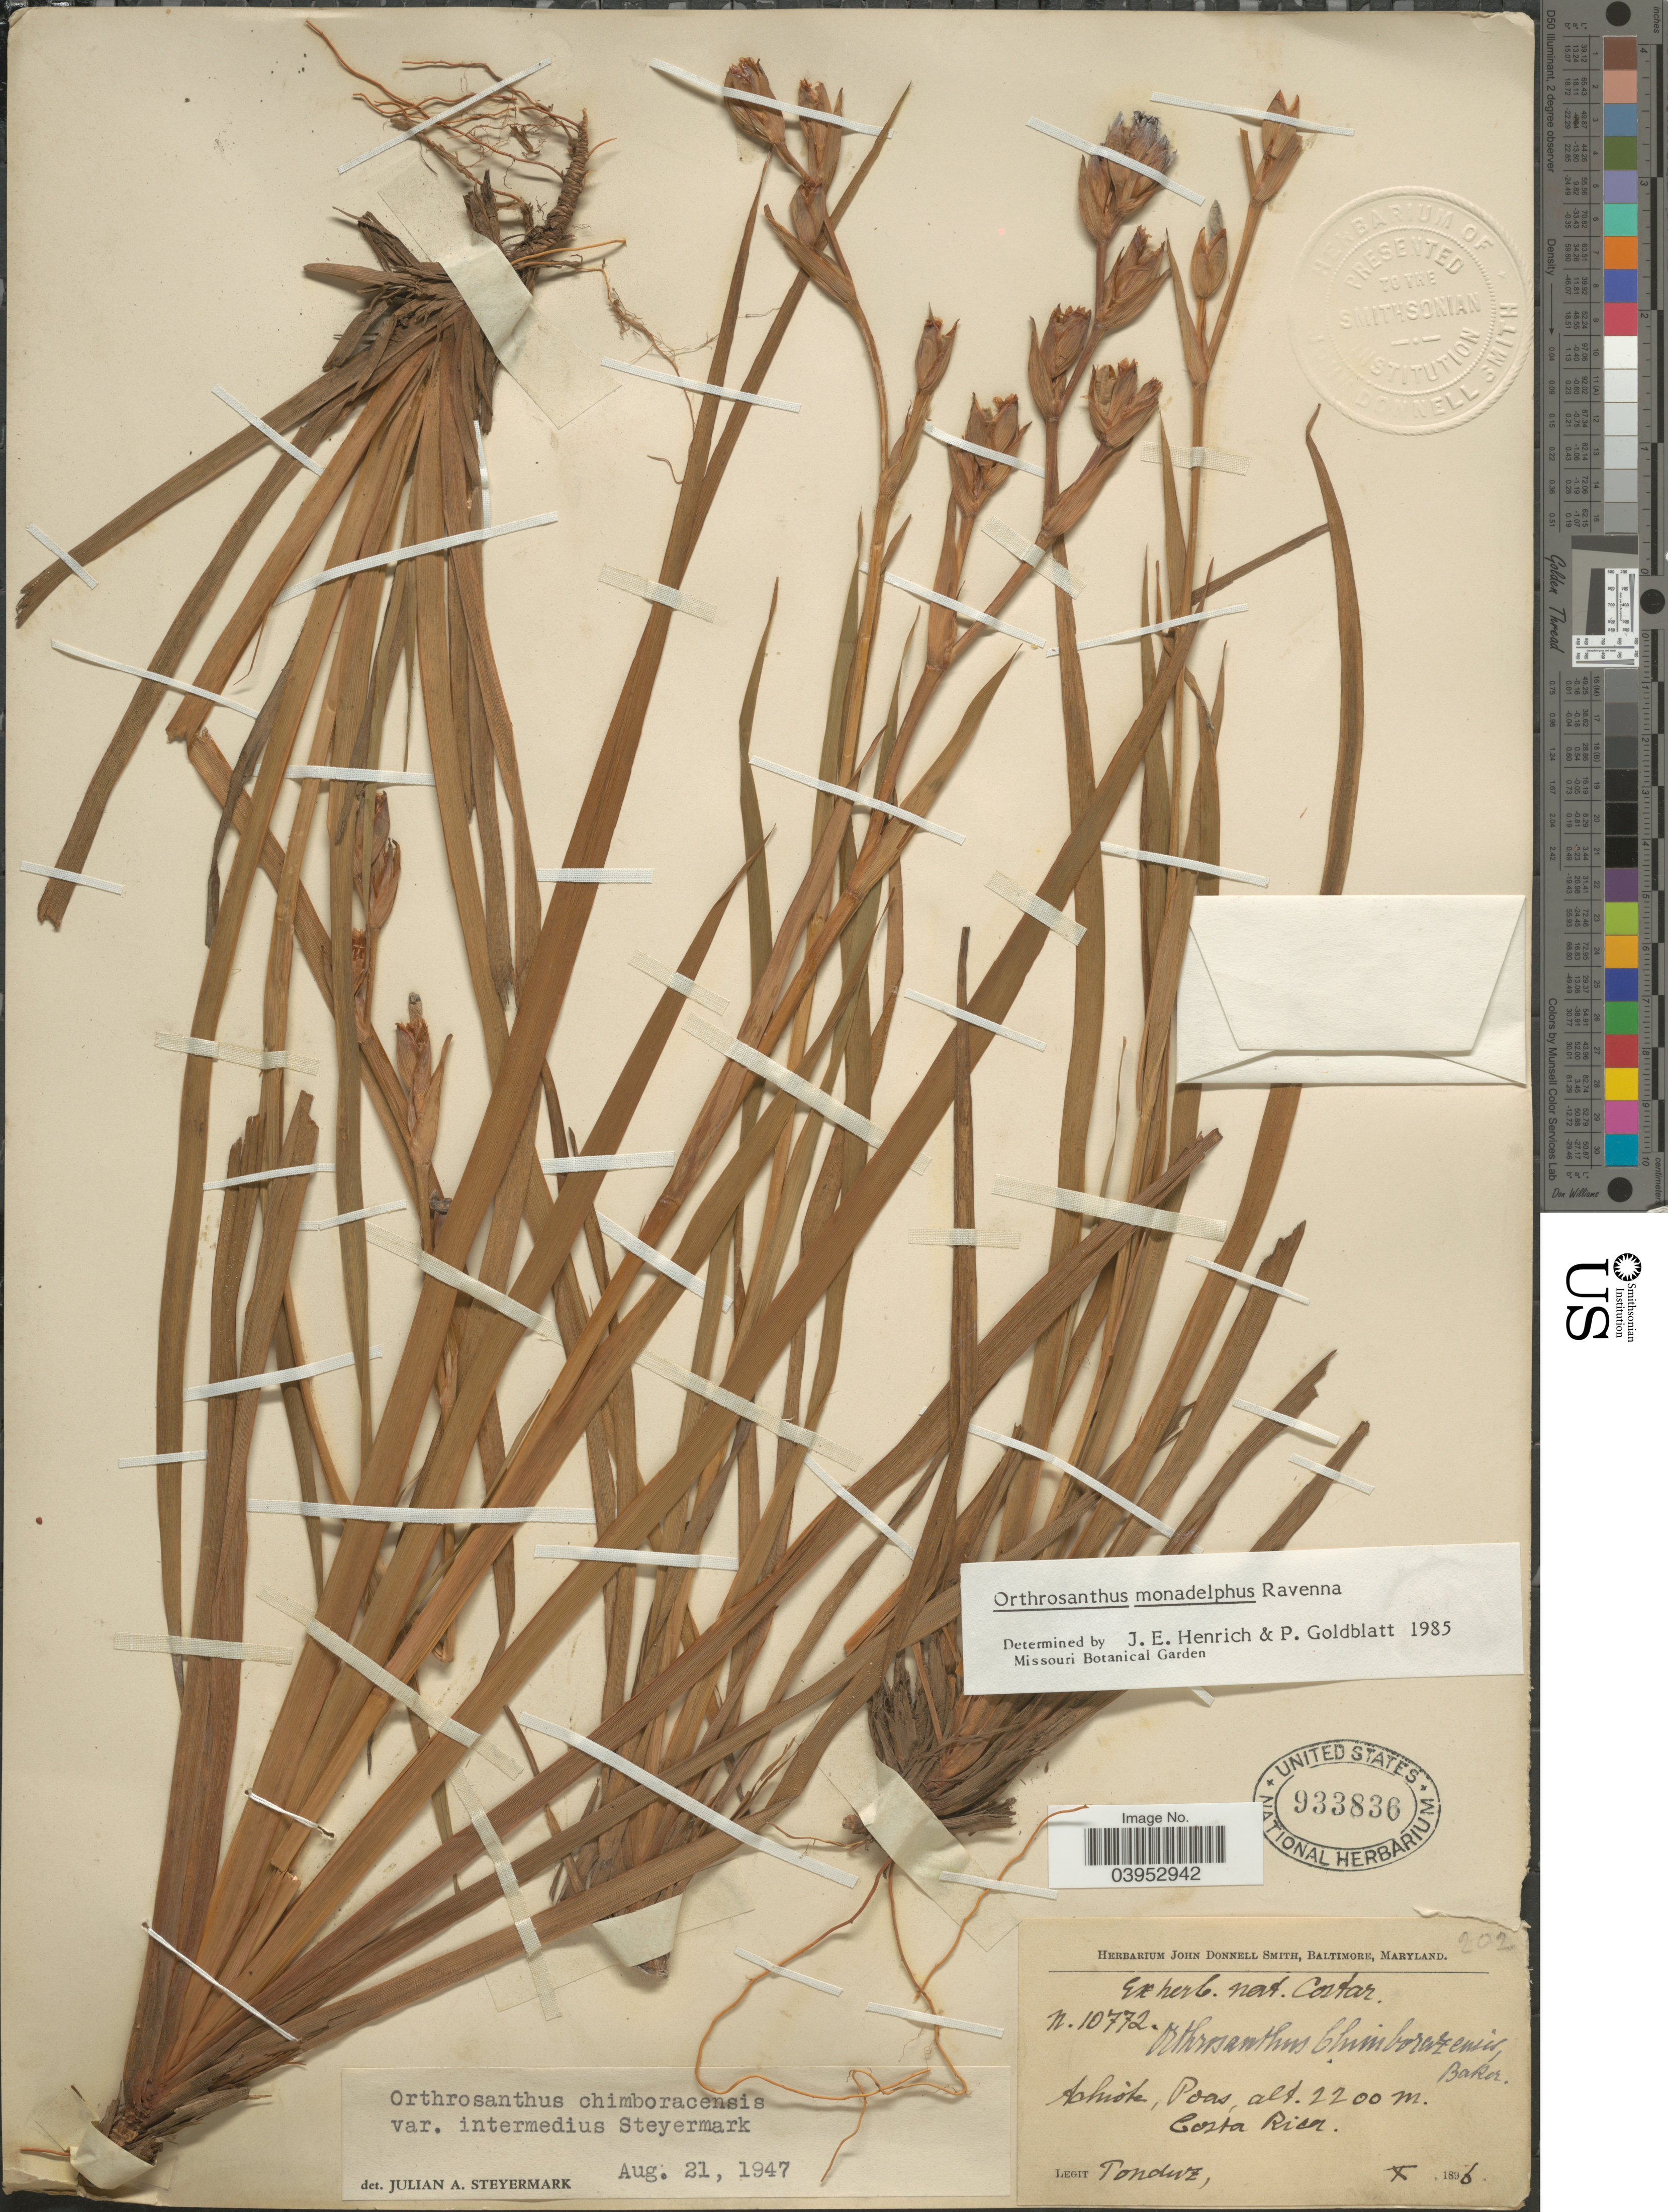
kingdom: Plantae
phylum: Tracheophyta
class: Liliopsida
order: Asparagales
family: Iridaceae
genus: Orthrosanthus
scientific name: Orthrosanthus monadelphus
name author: Ravenna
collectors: Tonduz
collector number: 10772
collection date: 1896-10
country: Costa Rica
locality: Achiote, Poas.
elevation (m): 2200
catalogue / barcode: US 933836